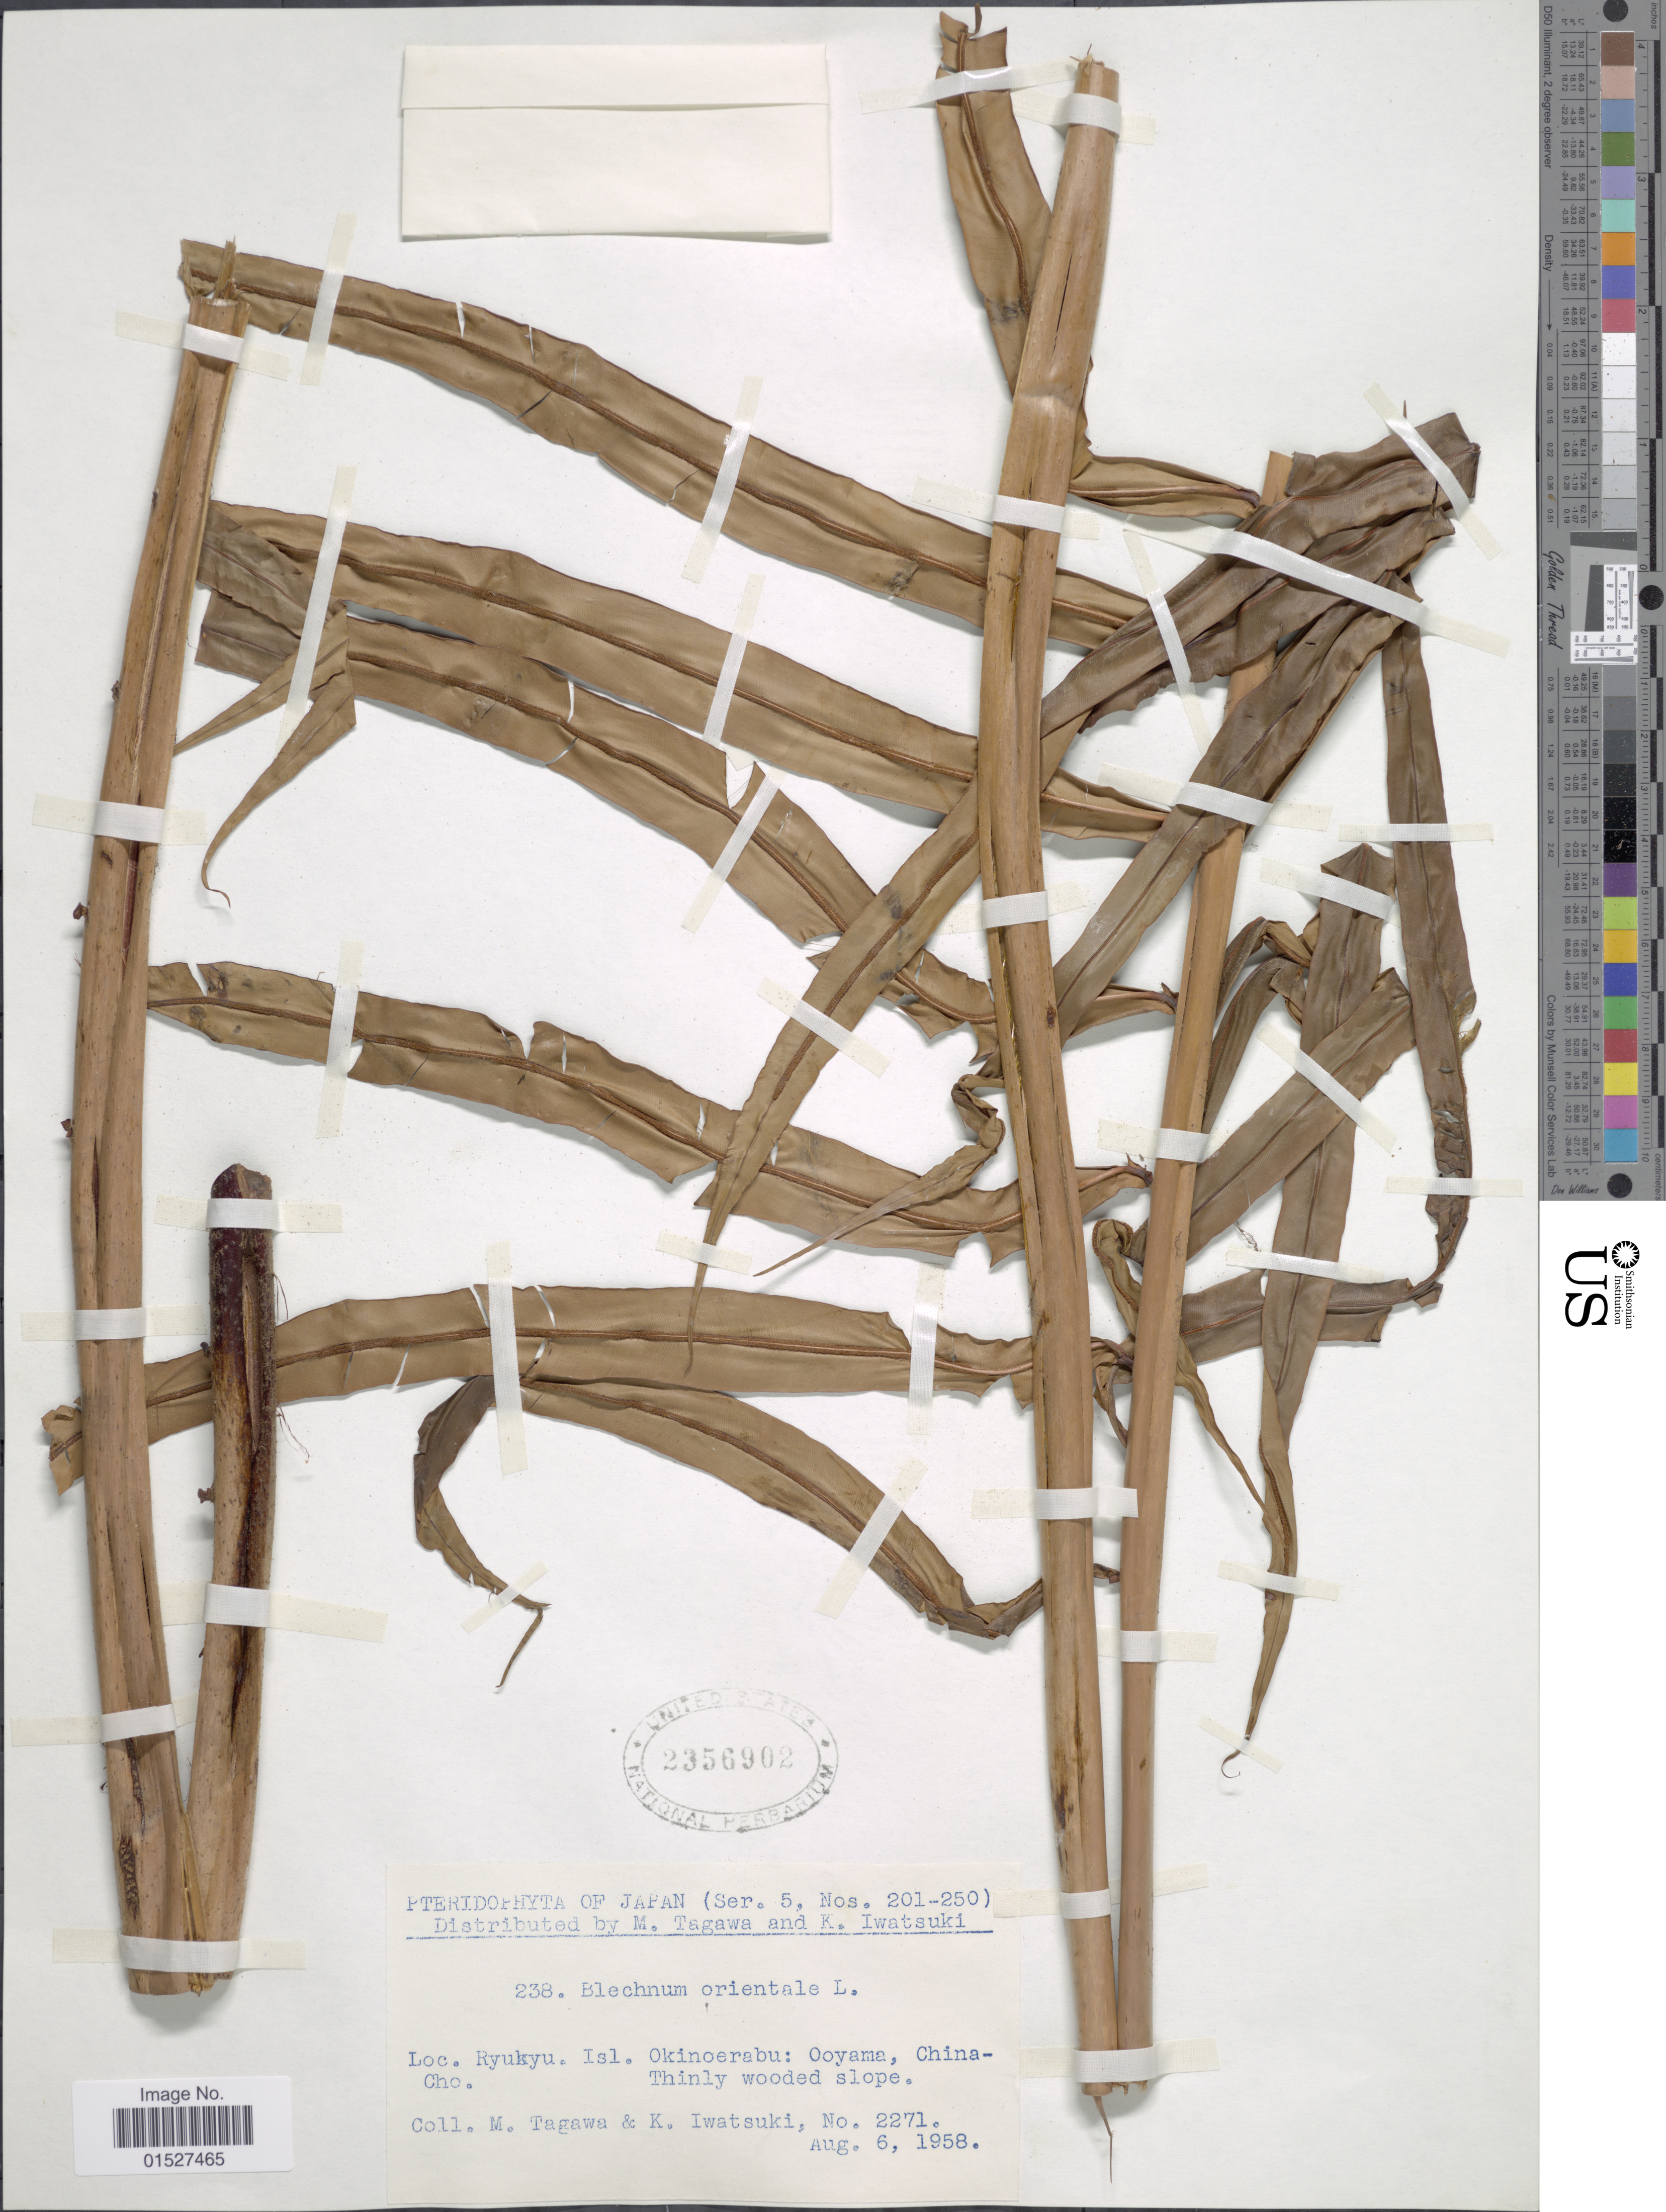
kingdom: Plantae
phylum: Tracheophyta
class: Polypodiopsida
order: Polypodiales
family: Blechnaceae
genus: Blechnum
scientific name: Blechnum orientale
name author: L.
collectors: M. Tagawa & K. Iwatsuki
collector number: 2271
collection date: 1958-08-06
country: Japan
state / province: Okinawa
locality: Ryukyu. Isl. Okinoerabu: Ooyama, China-cho.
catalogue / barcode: US 2356902